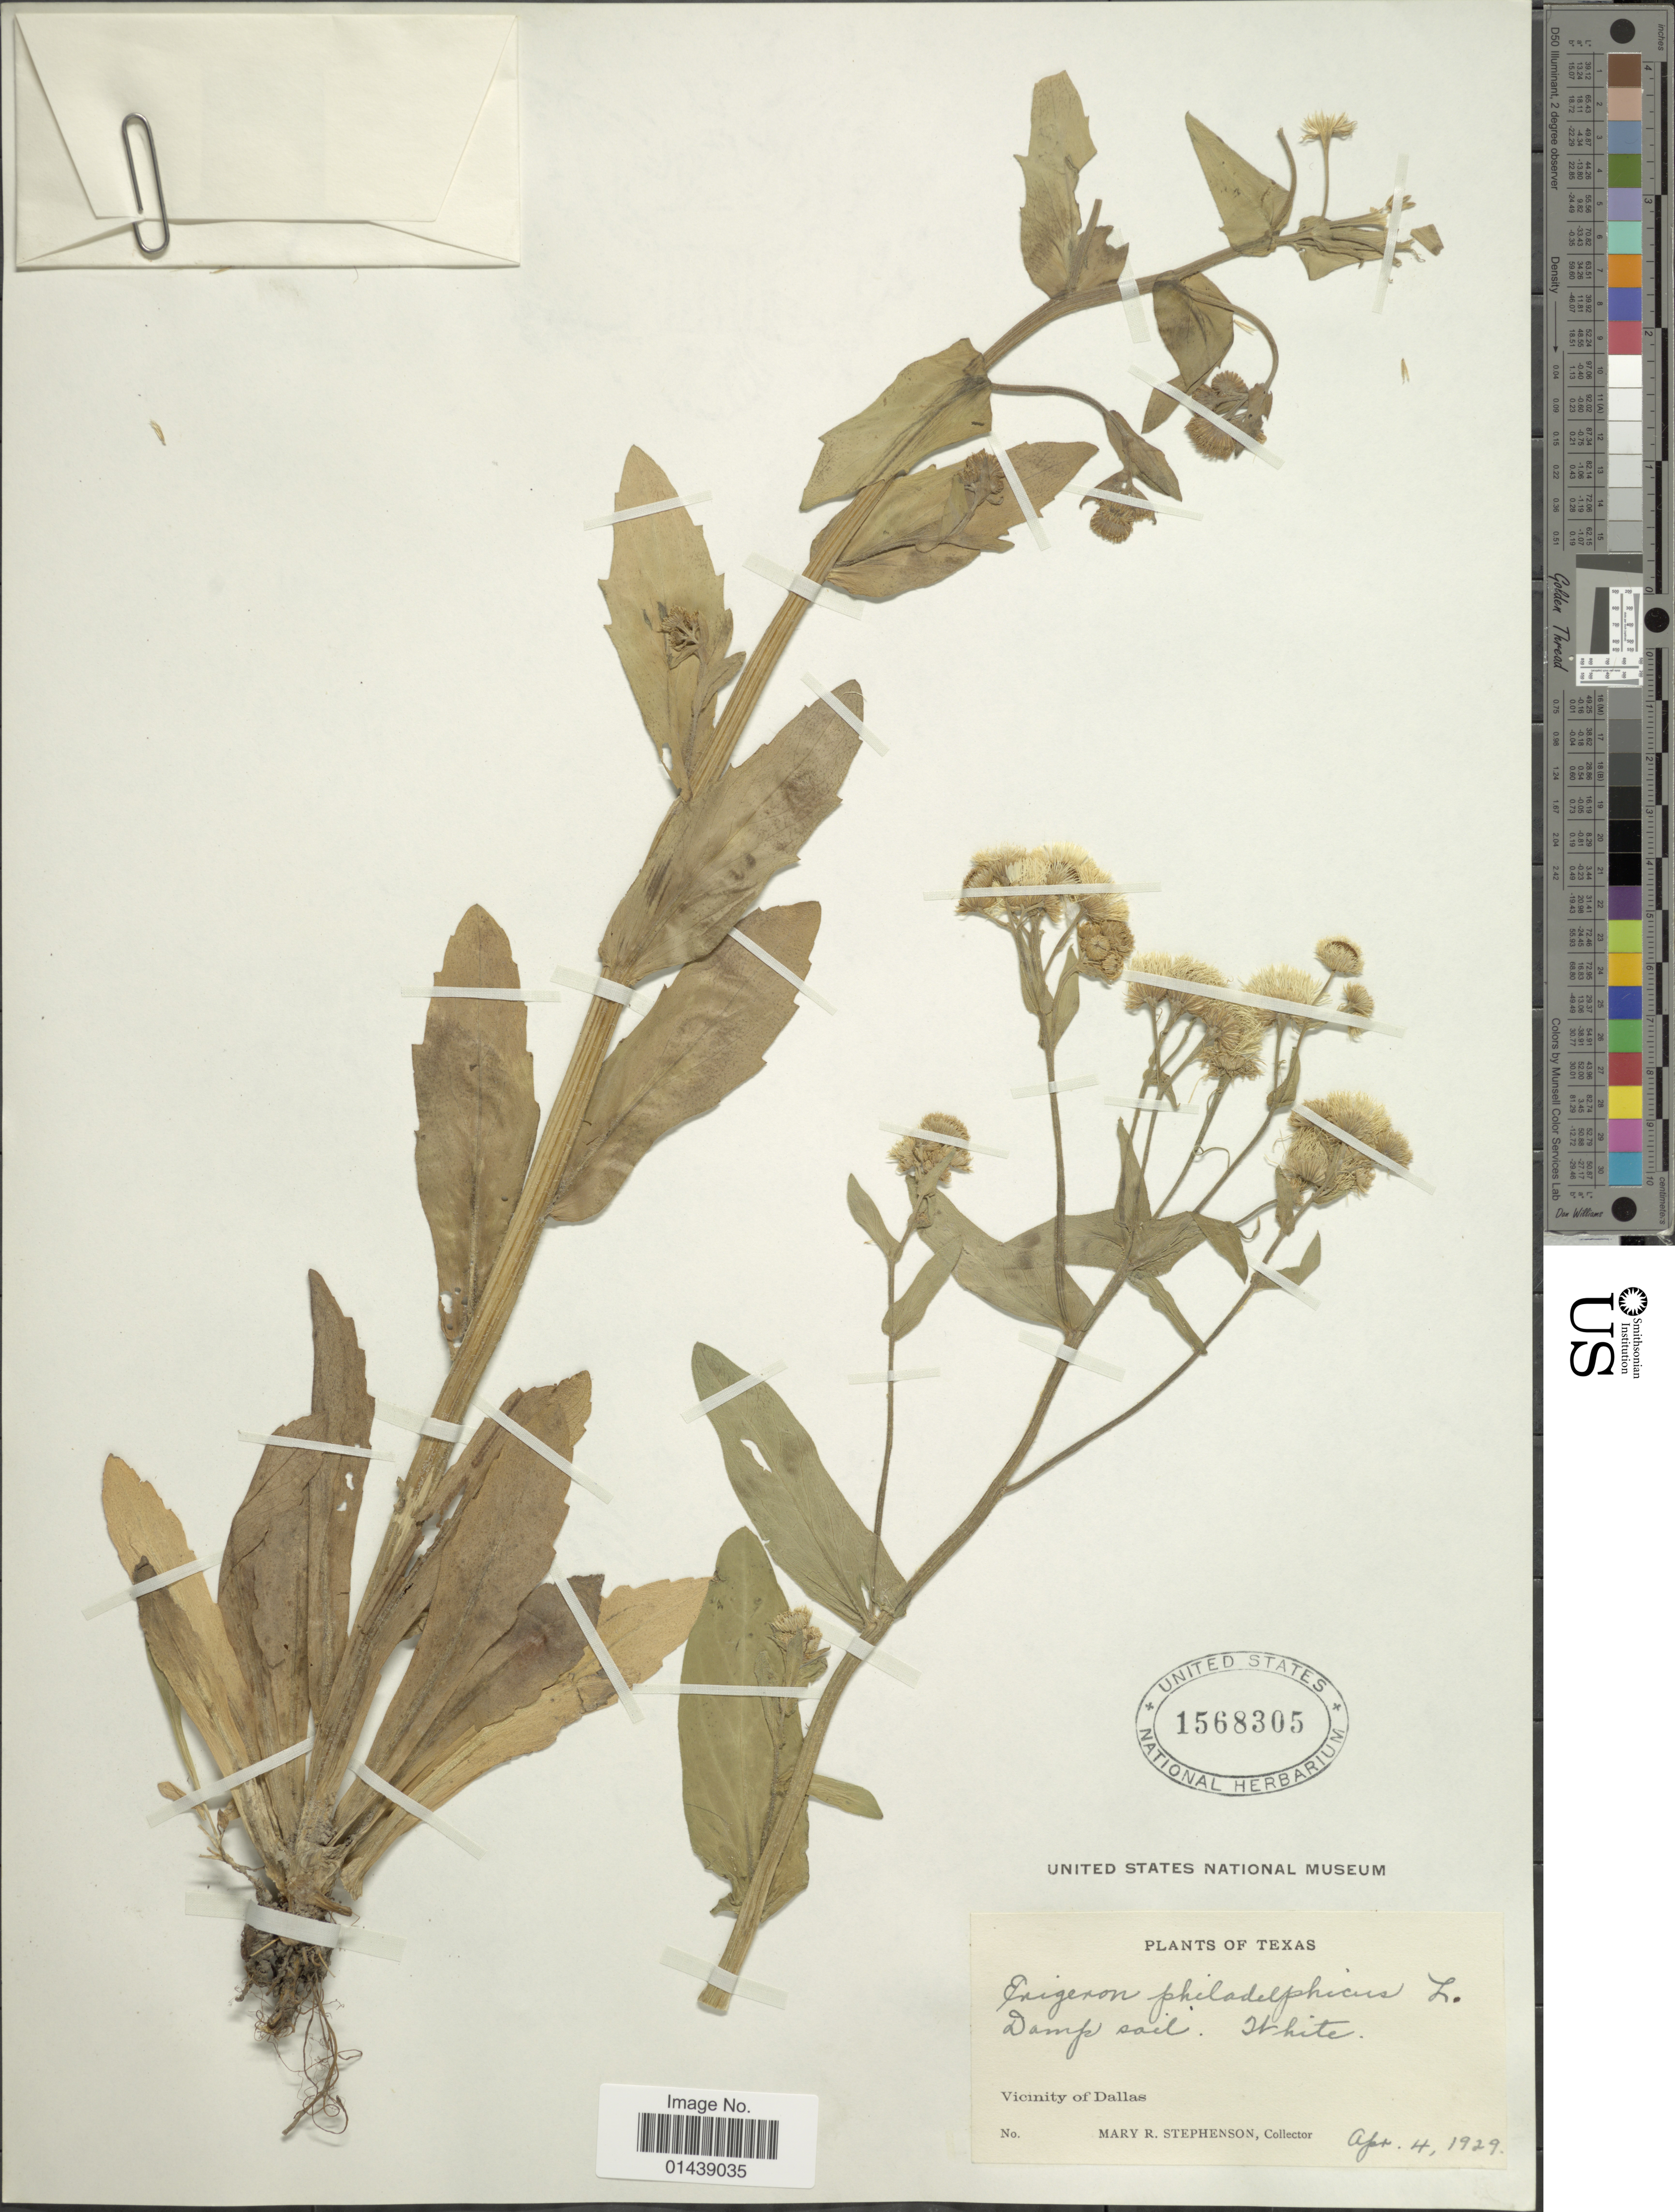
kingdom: Plantae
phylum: Tracheophyta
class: Magnoliopsida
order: Asterales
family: Asteraceae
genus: Erigeron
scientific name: Erigeron philadelphicus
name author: L.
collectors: M. Stephenson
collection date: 1929-04-04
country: United States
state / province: Texas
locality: Vicinity of Dallas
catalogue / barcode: US 1568305